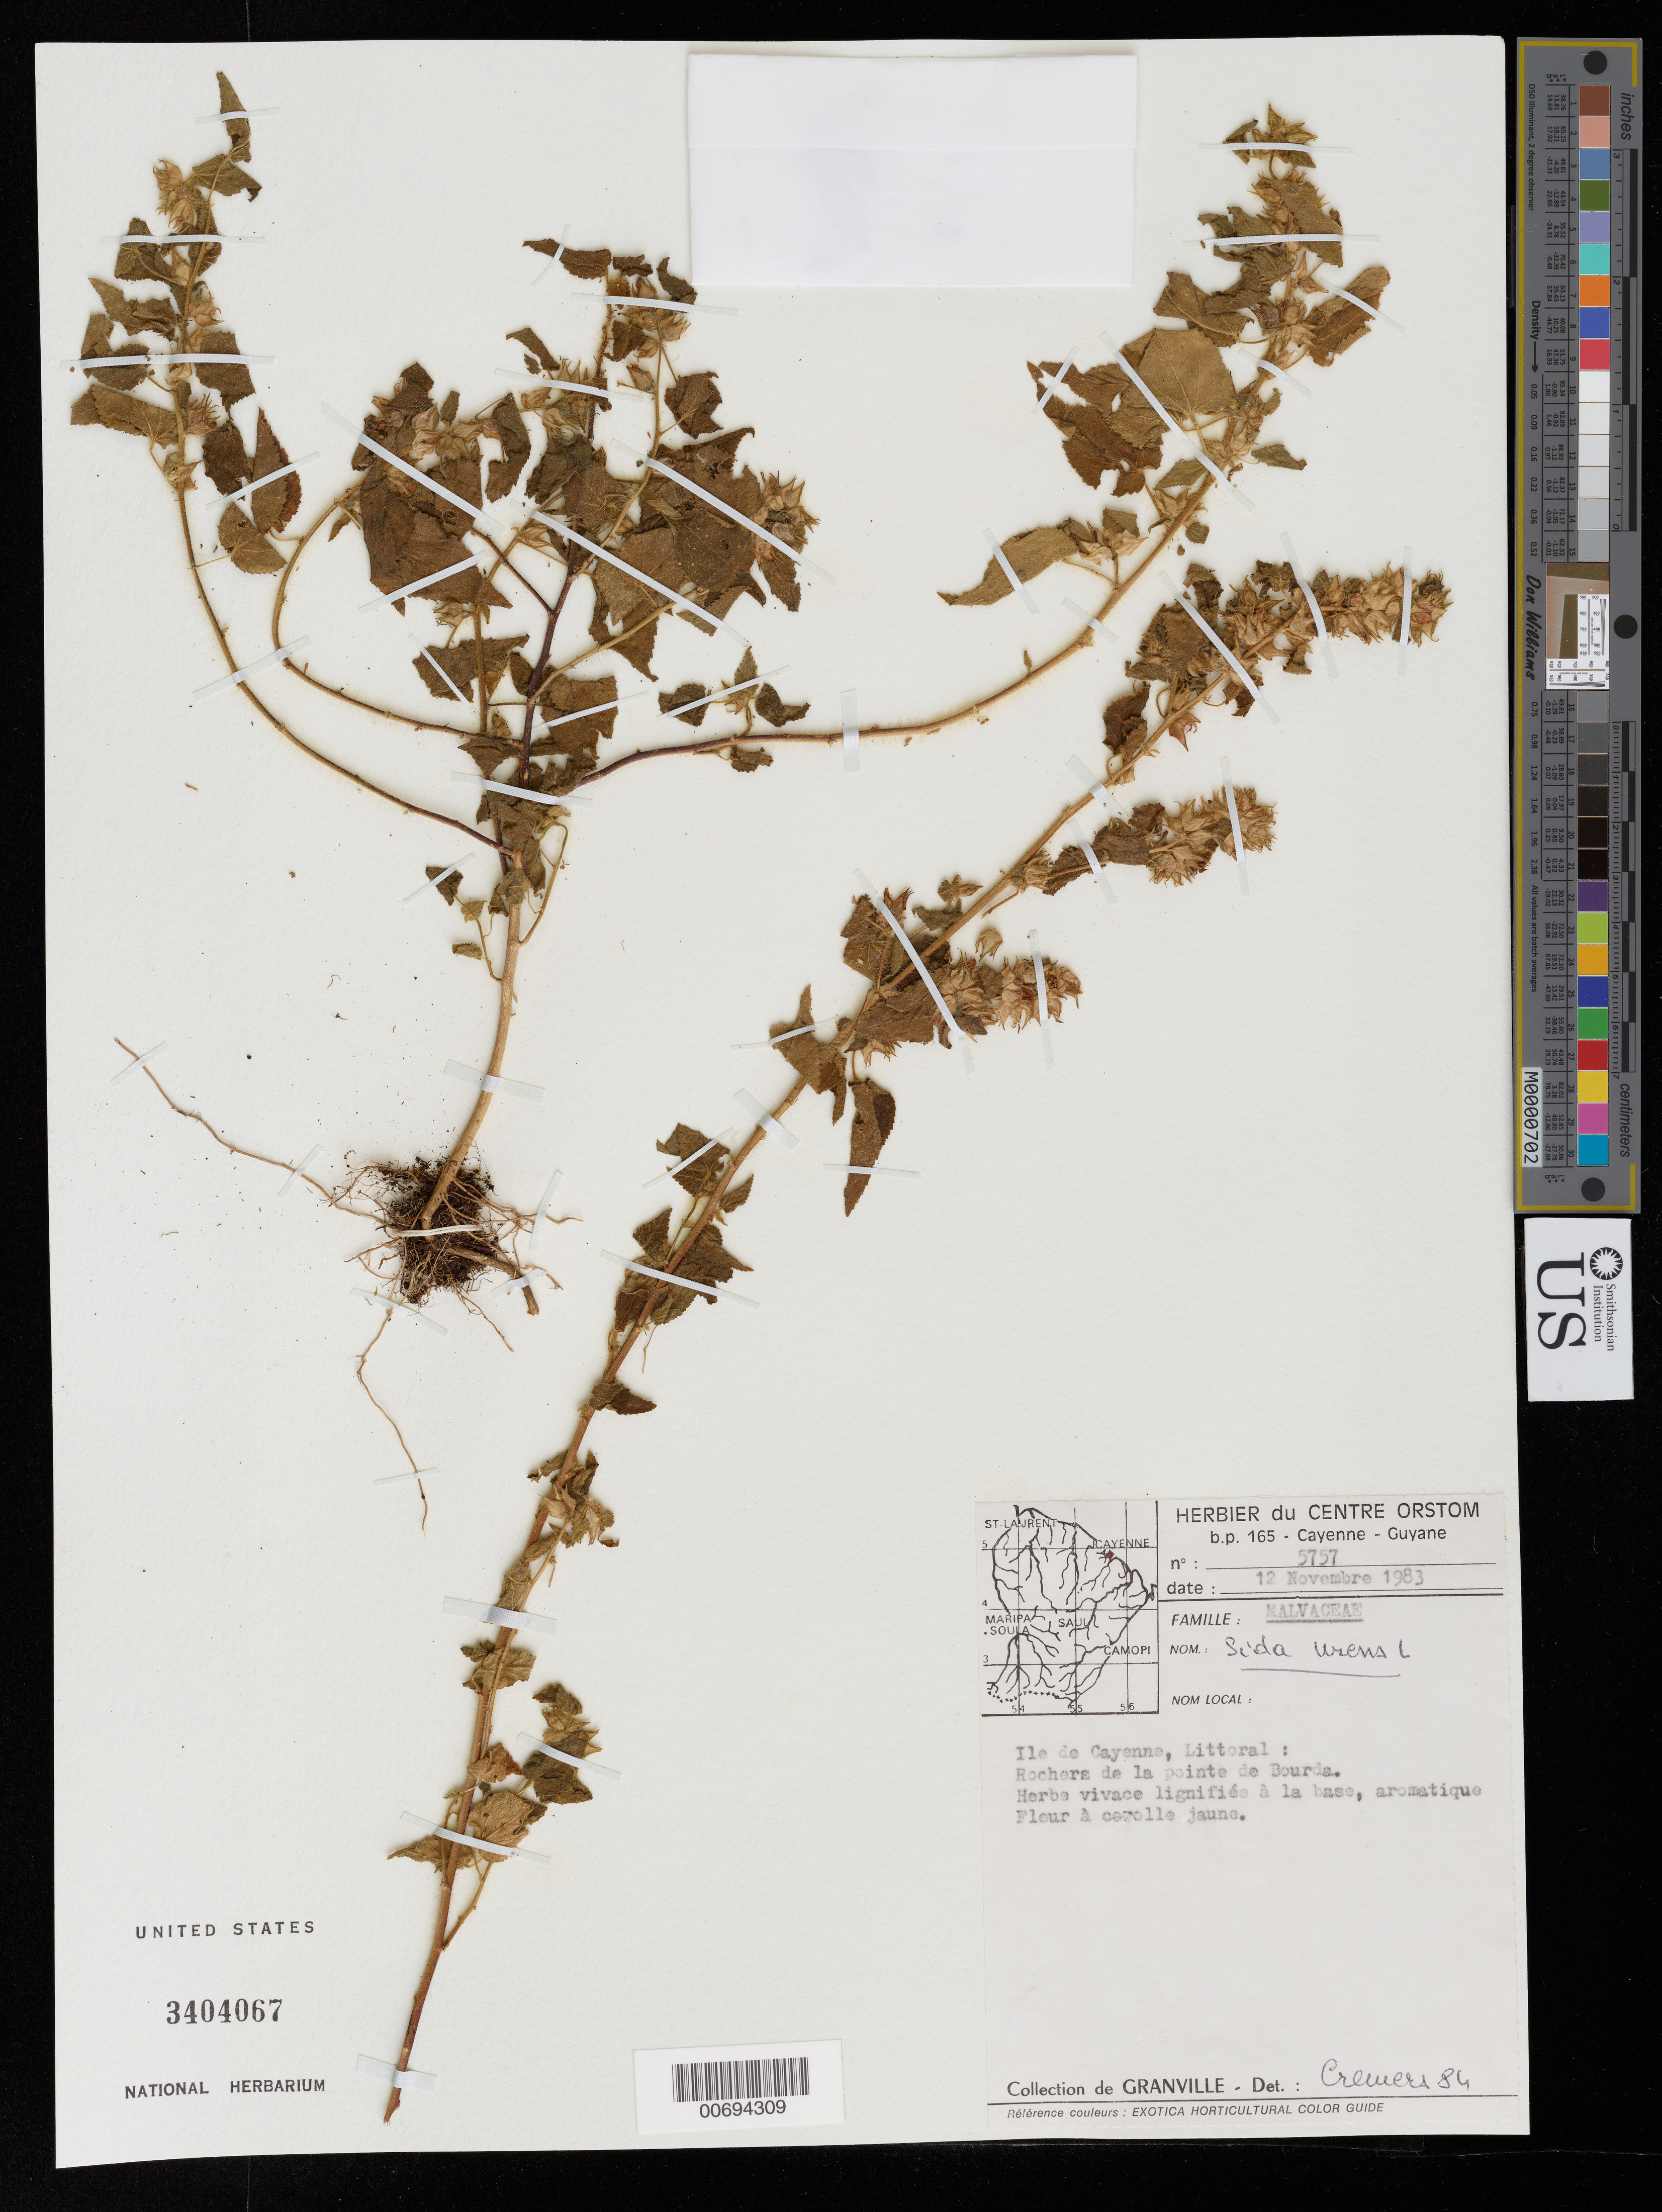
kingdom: Plantae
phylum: Tracheophyta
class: Magnoliopsida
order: Malvales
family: Malvaceae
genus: Sida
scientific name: Sida urens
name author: L.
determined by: Cremers, Georges A.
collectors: J.-J. de Granville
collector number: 5757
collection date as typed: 12-Nov-83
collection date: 1983-11-12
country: French Guiana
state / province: Cayenne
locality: Cayenne, littoral de l'Ile, point de Bourda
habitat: Rocks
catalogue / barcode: US 3404067